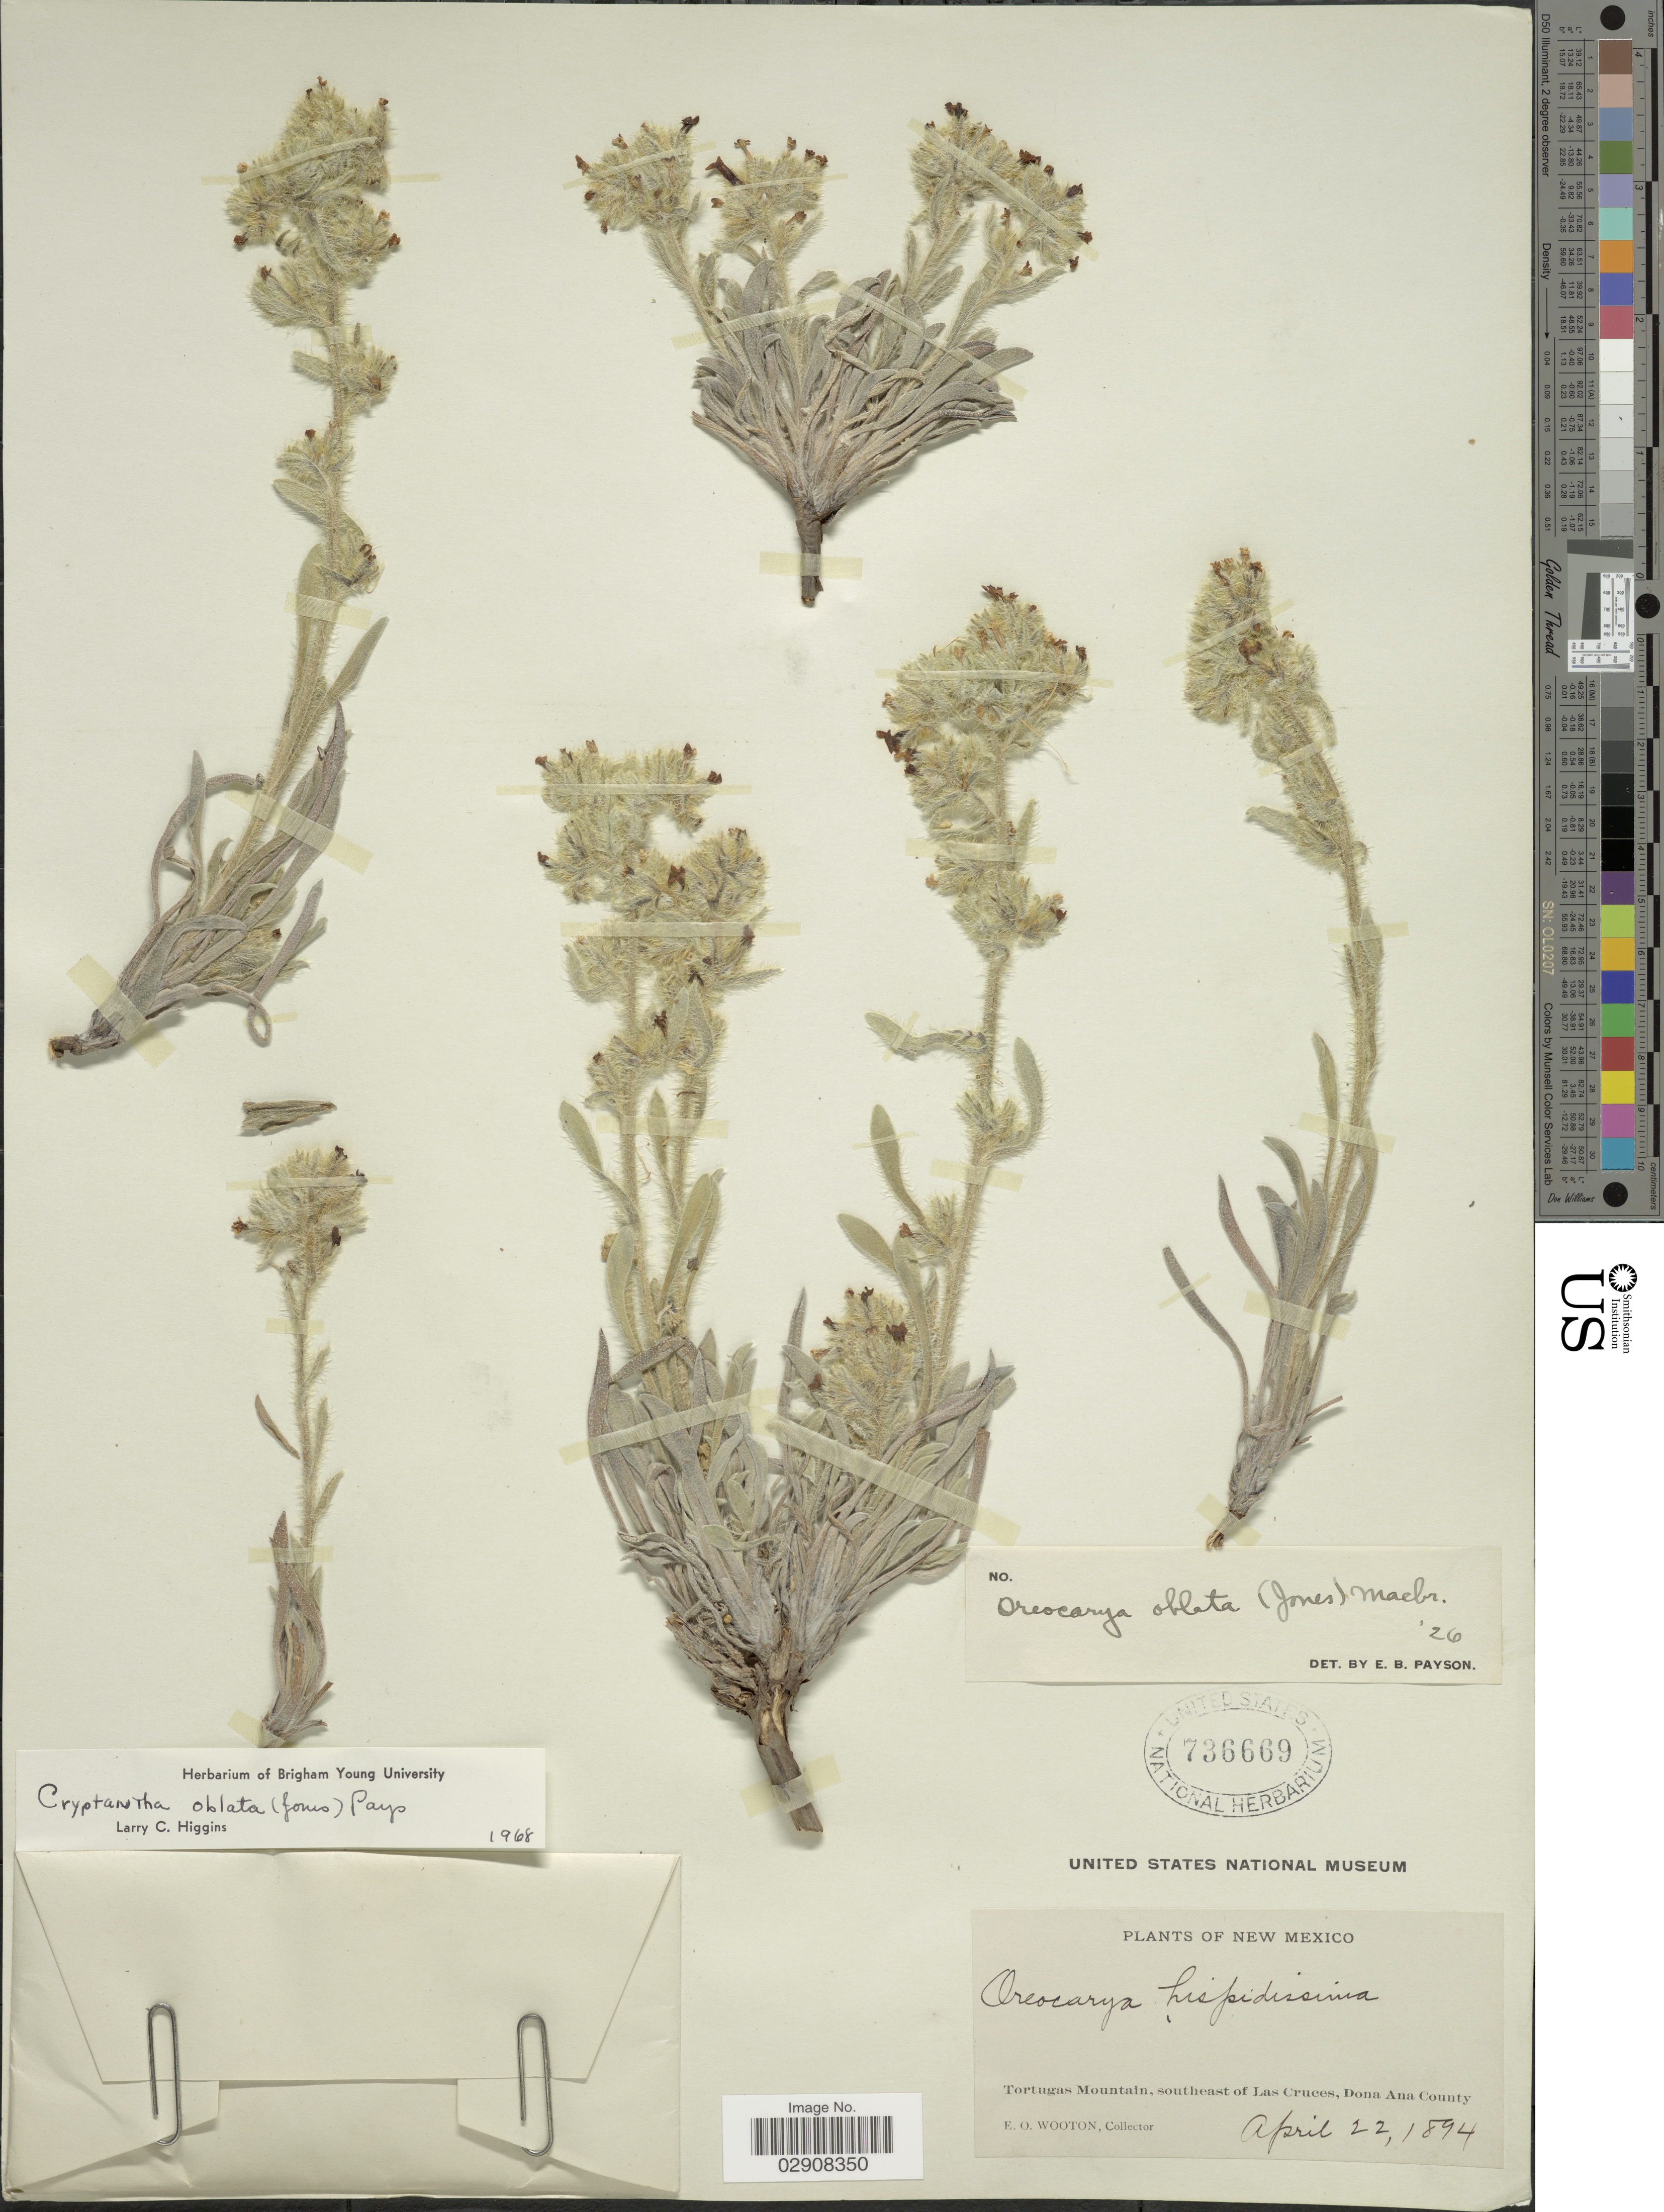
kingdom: Plantae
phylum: Tracheophyta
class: Magnoliopsida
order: Boraginales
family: Boraginaceae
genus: Cryptantha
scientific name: Cryptantha oblata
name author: (M.E. Jones) Payson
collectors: E. O. Wooton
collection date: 1894-04-22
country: United States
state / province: New Mexico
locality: Tortugas Mountain, southeast of Las Cruces, Dona Ana County.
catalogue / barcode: US 736669